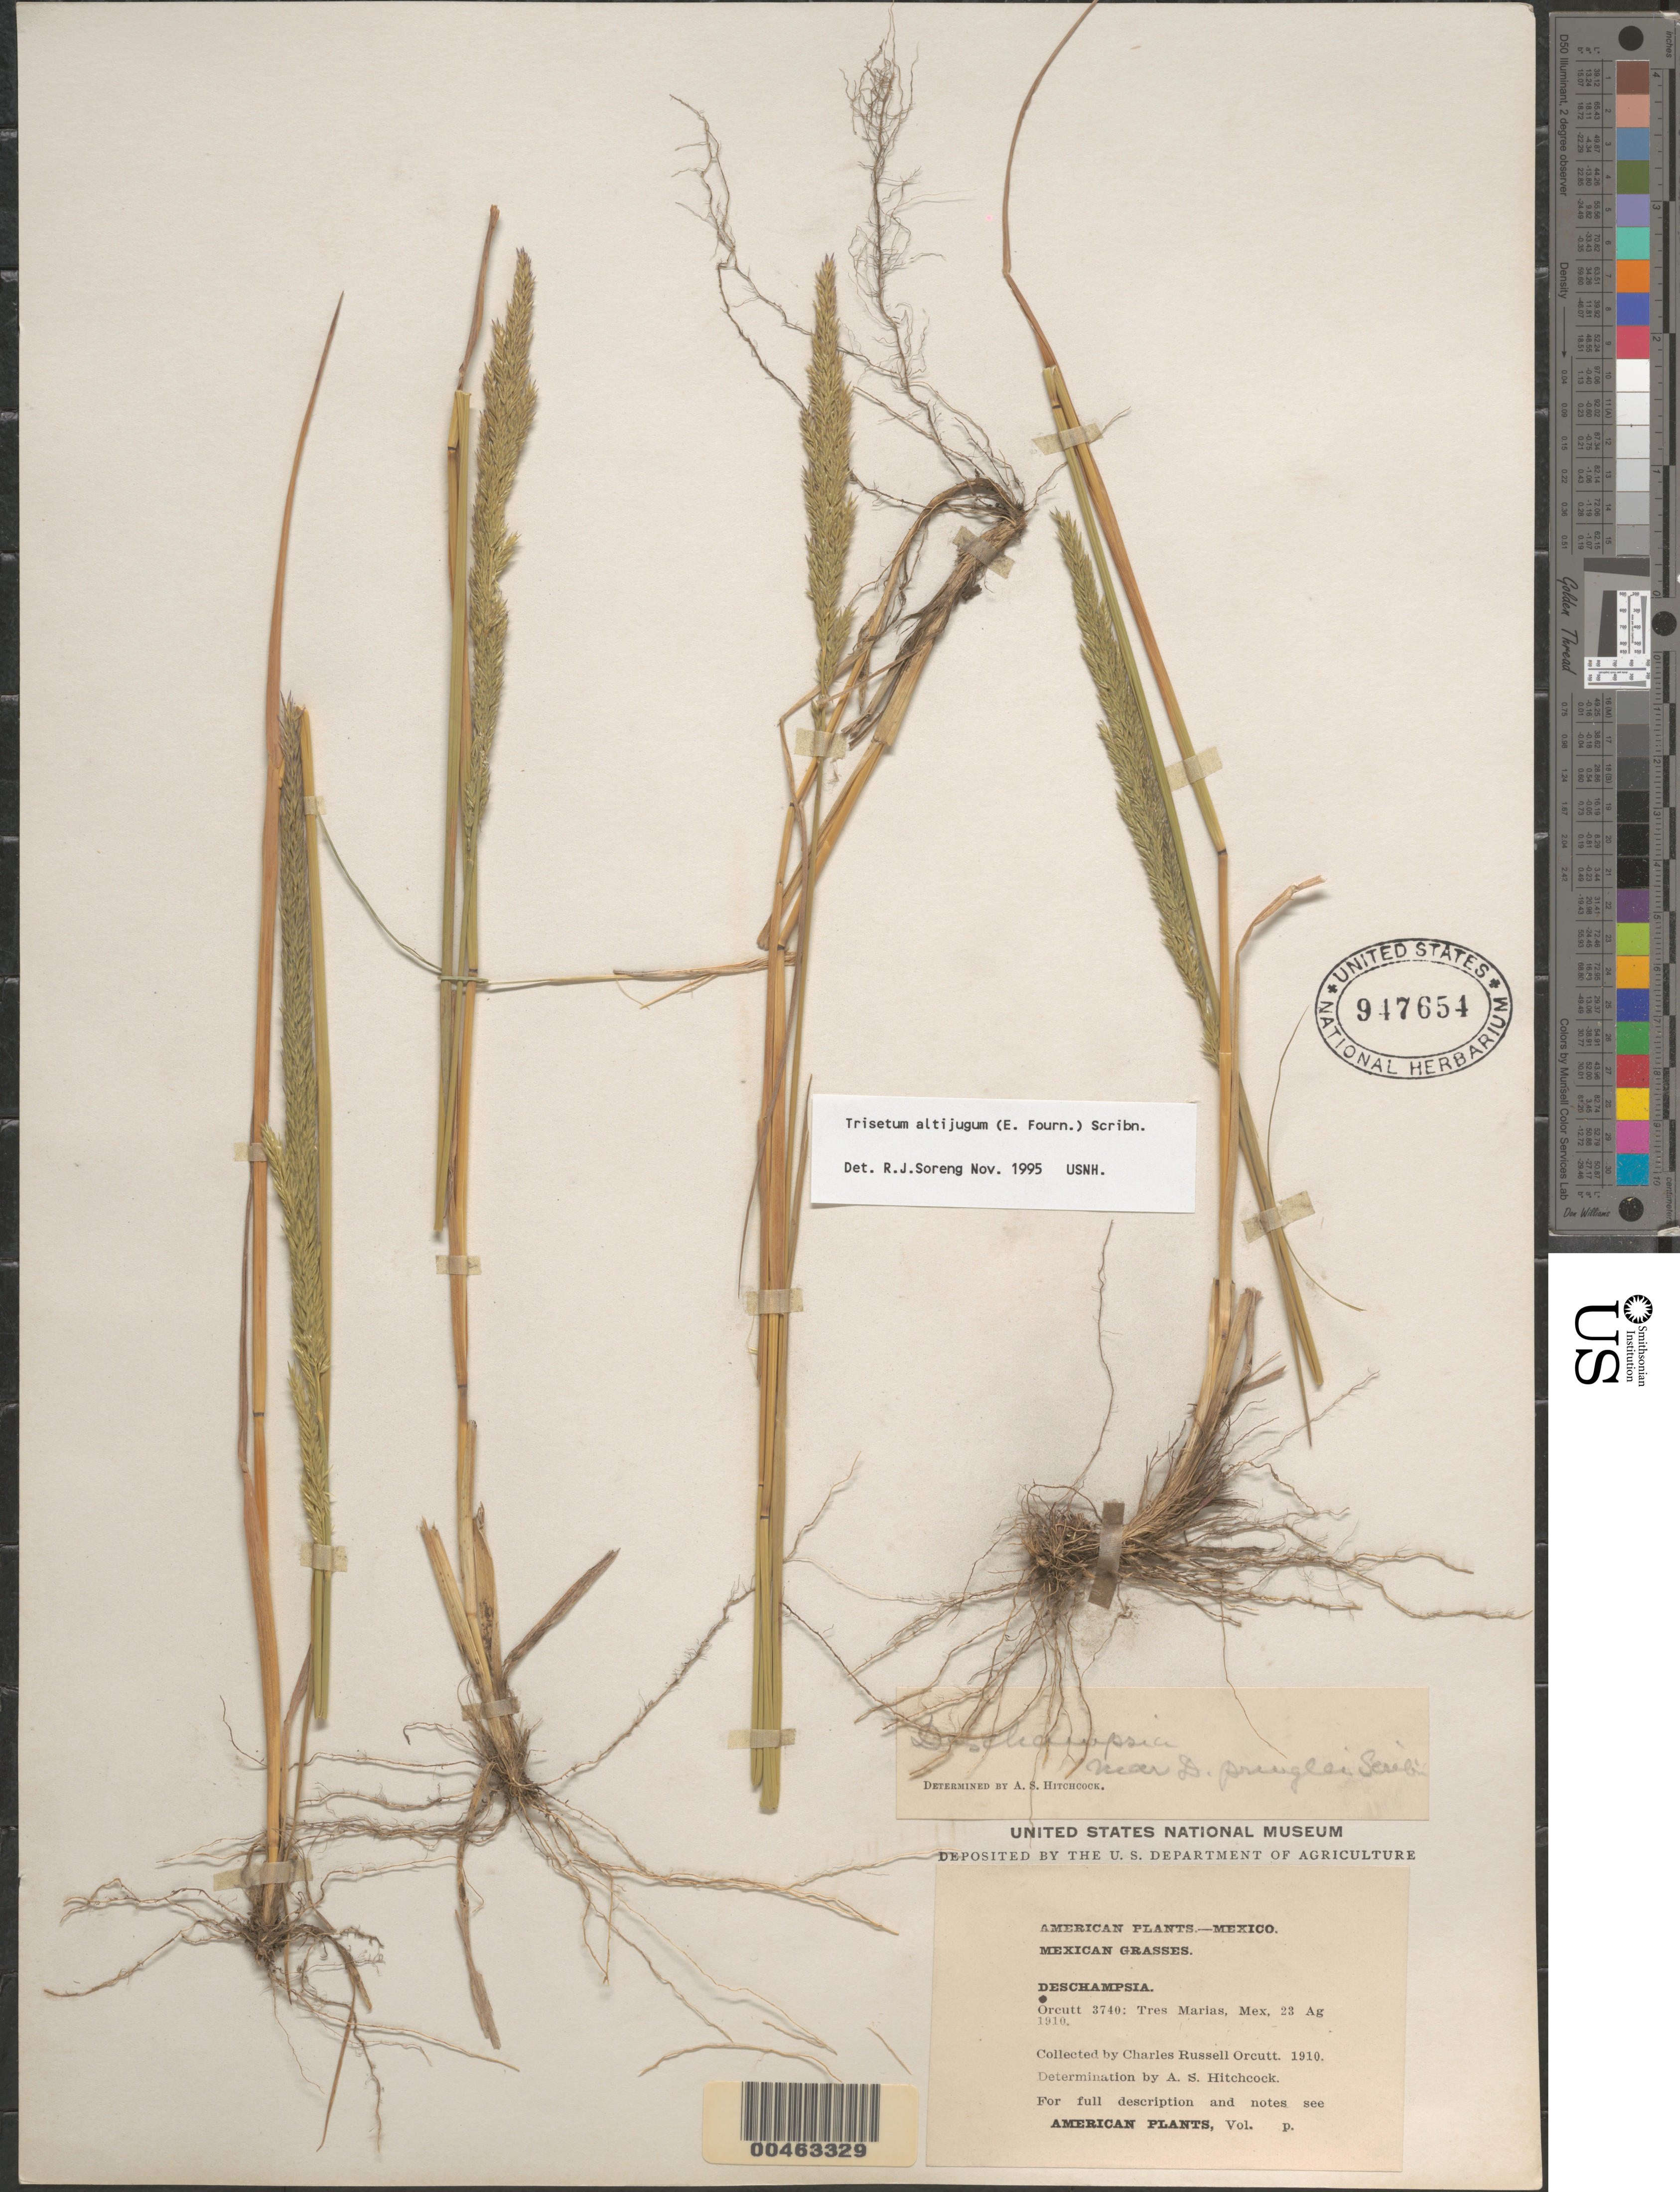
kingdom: Plantae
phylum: Tracheophyta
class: Liliopsida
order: Poales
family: Poaceae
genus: Trisetum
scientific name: Trisetum altijugum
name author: (E. Fourn.) Scribn.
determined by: Soreng, Robert J., Research Associate (BOT), Smithsonian Institution - National Museum of Natural History (UNITED STATES)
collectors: C. R. Orcutt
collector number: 3740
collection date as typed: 23 Aug 1910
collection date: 1910-08-23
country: Mexico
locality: Tres Marias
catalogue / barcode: US 947654